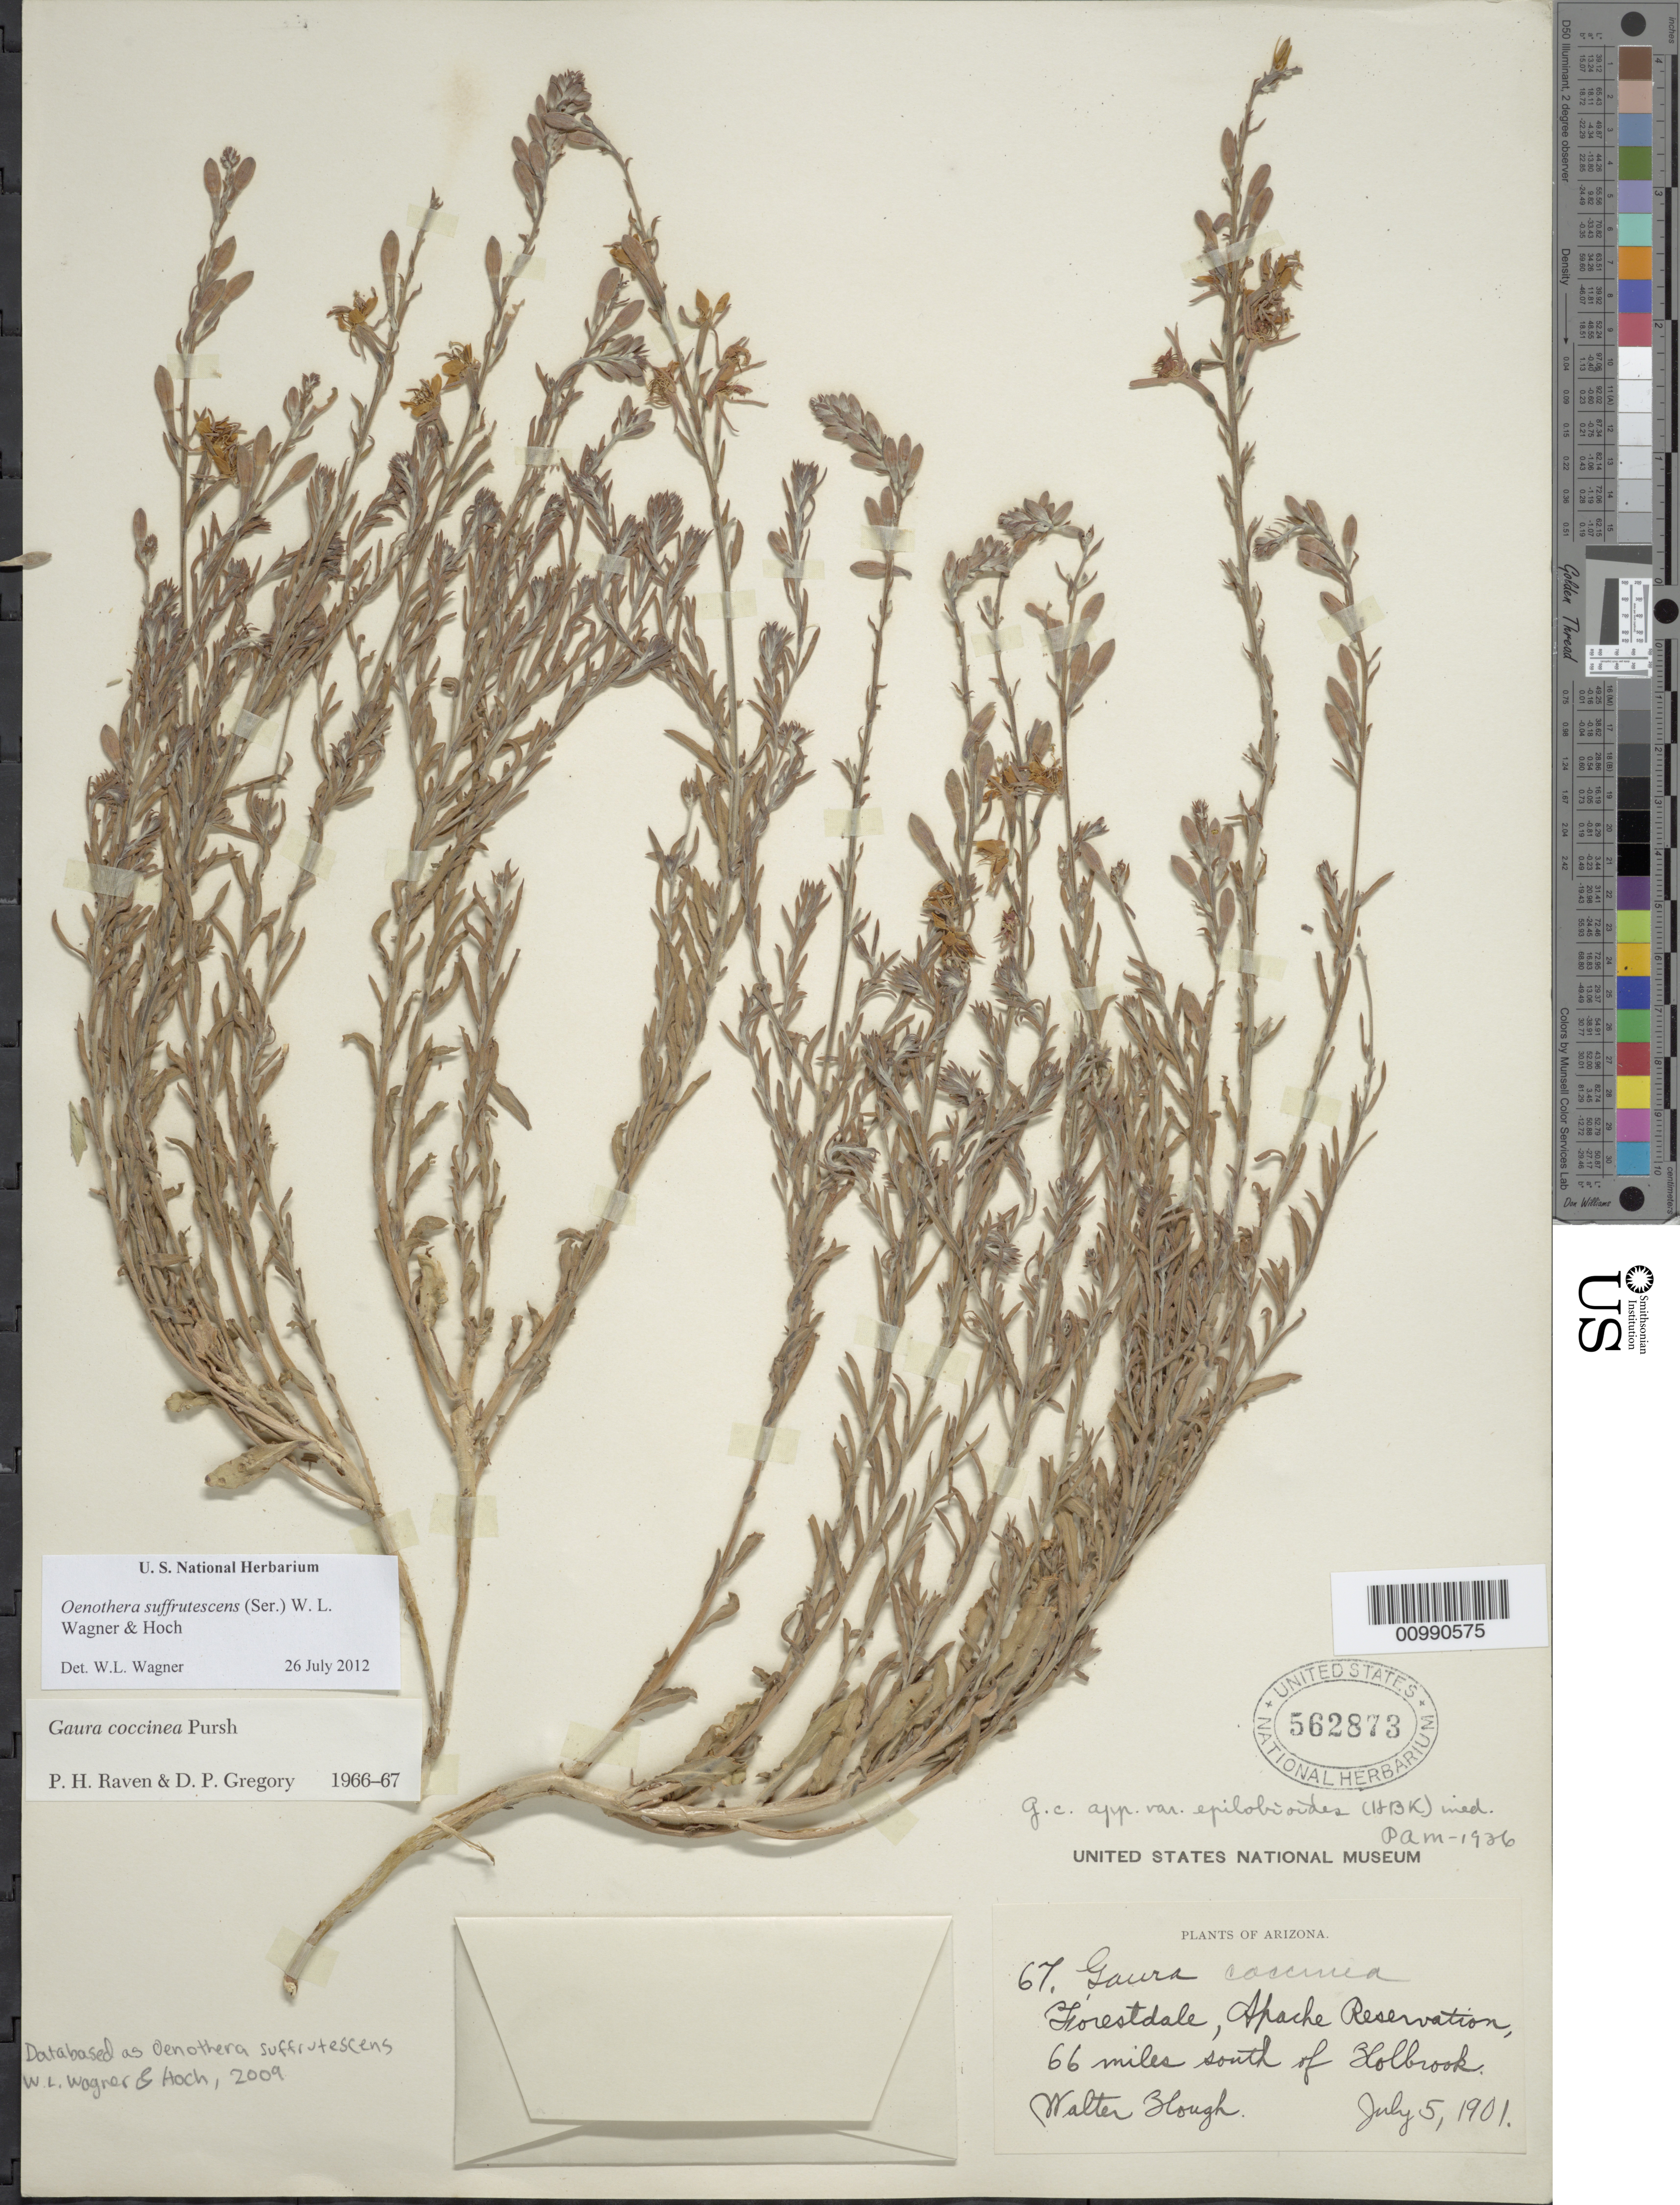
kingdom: Plantae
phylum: Tracheophyta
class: Magnoliopsida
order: Myrtales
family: Onagraceae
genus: Oenothera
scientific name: Oenothera suffrutescens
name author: (Ser.) W.L. Wagner & Hoch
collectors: W. Hough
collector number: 67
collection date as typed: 05 Jul 1901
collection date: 1901-07-05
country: United States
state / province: Arizona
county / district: Navajo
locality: Forestdale; Apache Reservation; 66 mi S of Holbrook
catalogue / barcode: US 562873